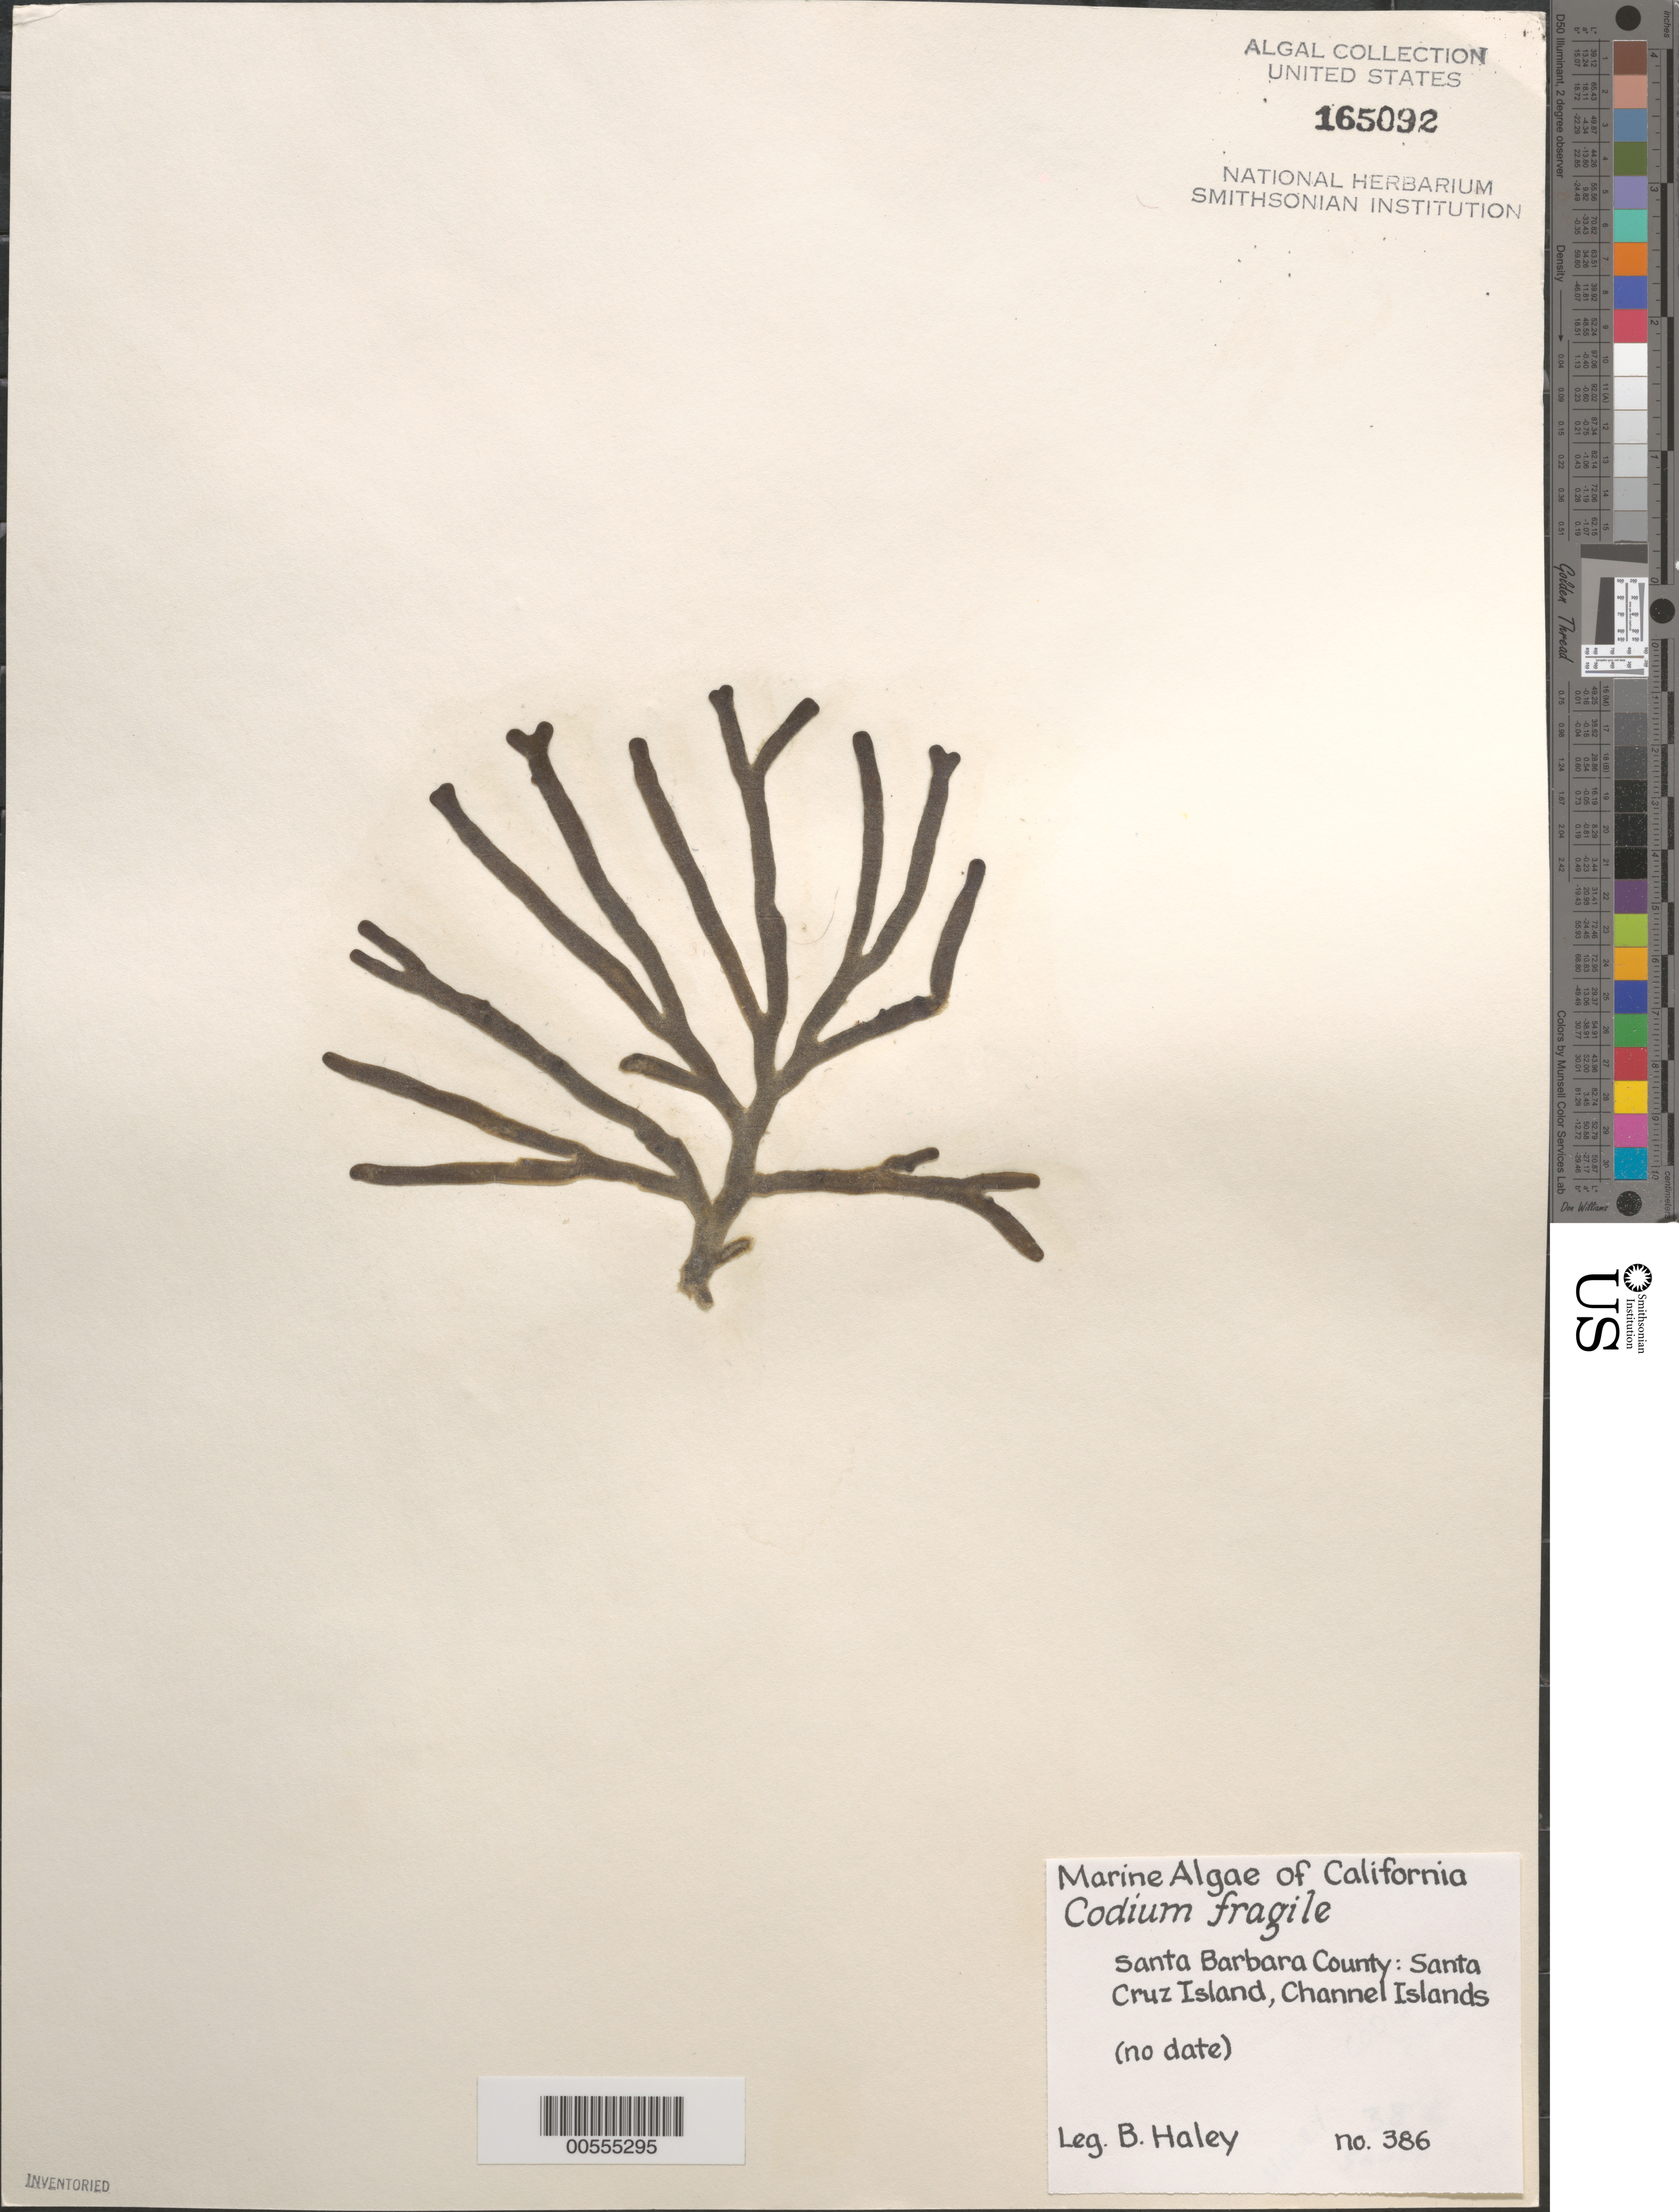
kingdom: Plantae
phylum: Chlorophyta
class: Ulvophyceae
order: Bryopsidales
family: Codiaceae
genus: Codium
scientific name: Codium fragile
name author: (Suringar) P. Hariot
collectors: B. Haley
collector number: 386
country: United States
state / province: California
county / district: Santa Barbara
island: Santa Cruz Island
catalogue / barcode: US 165092